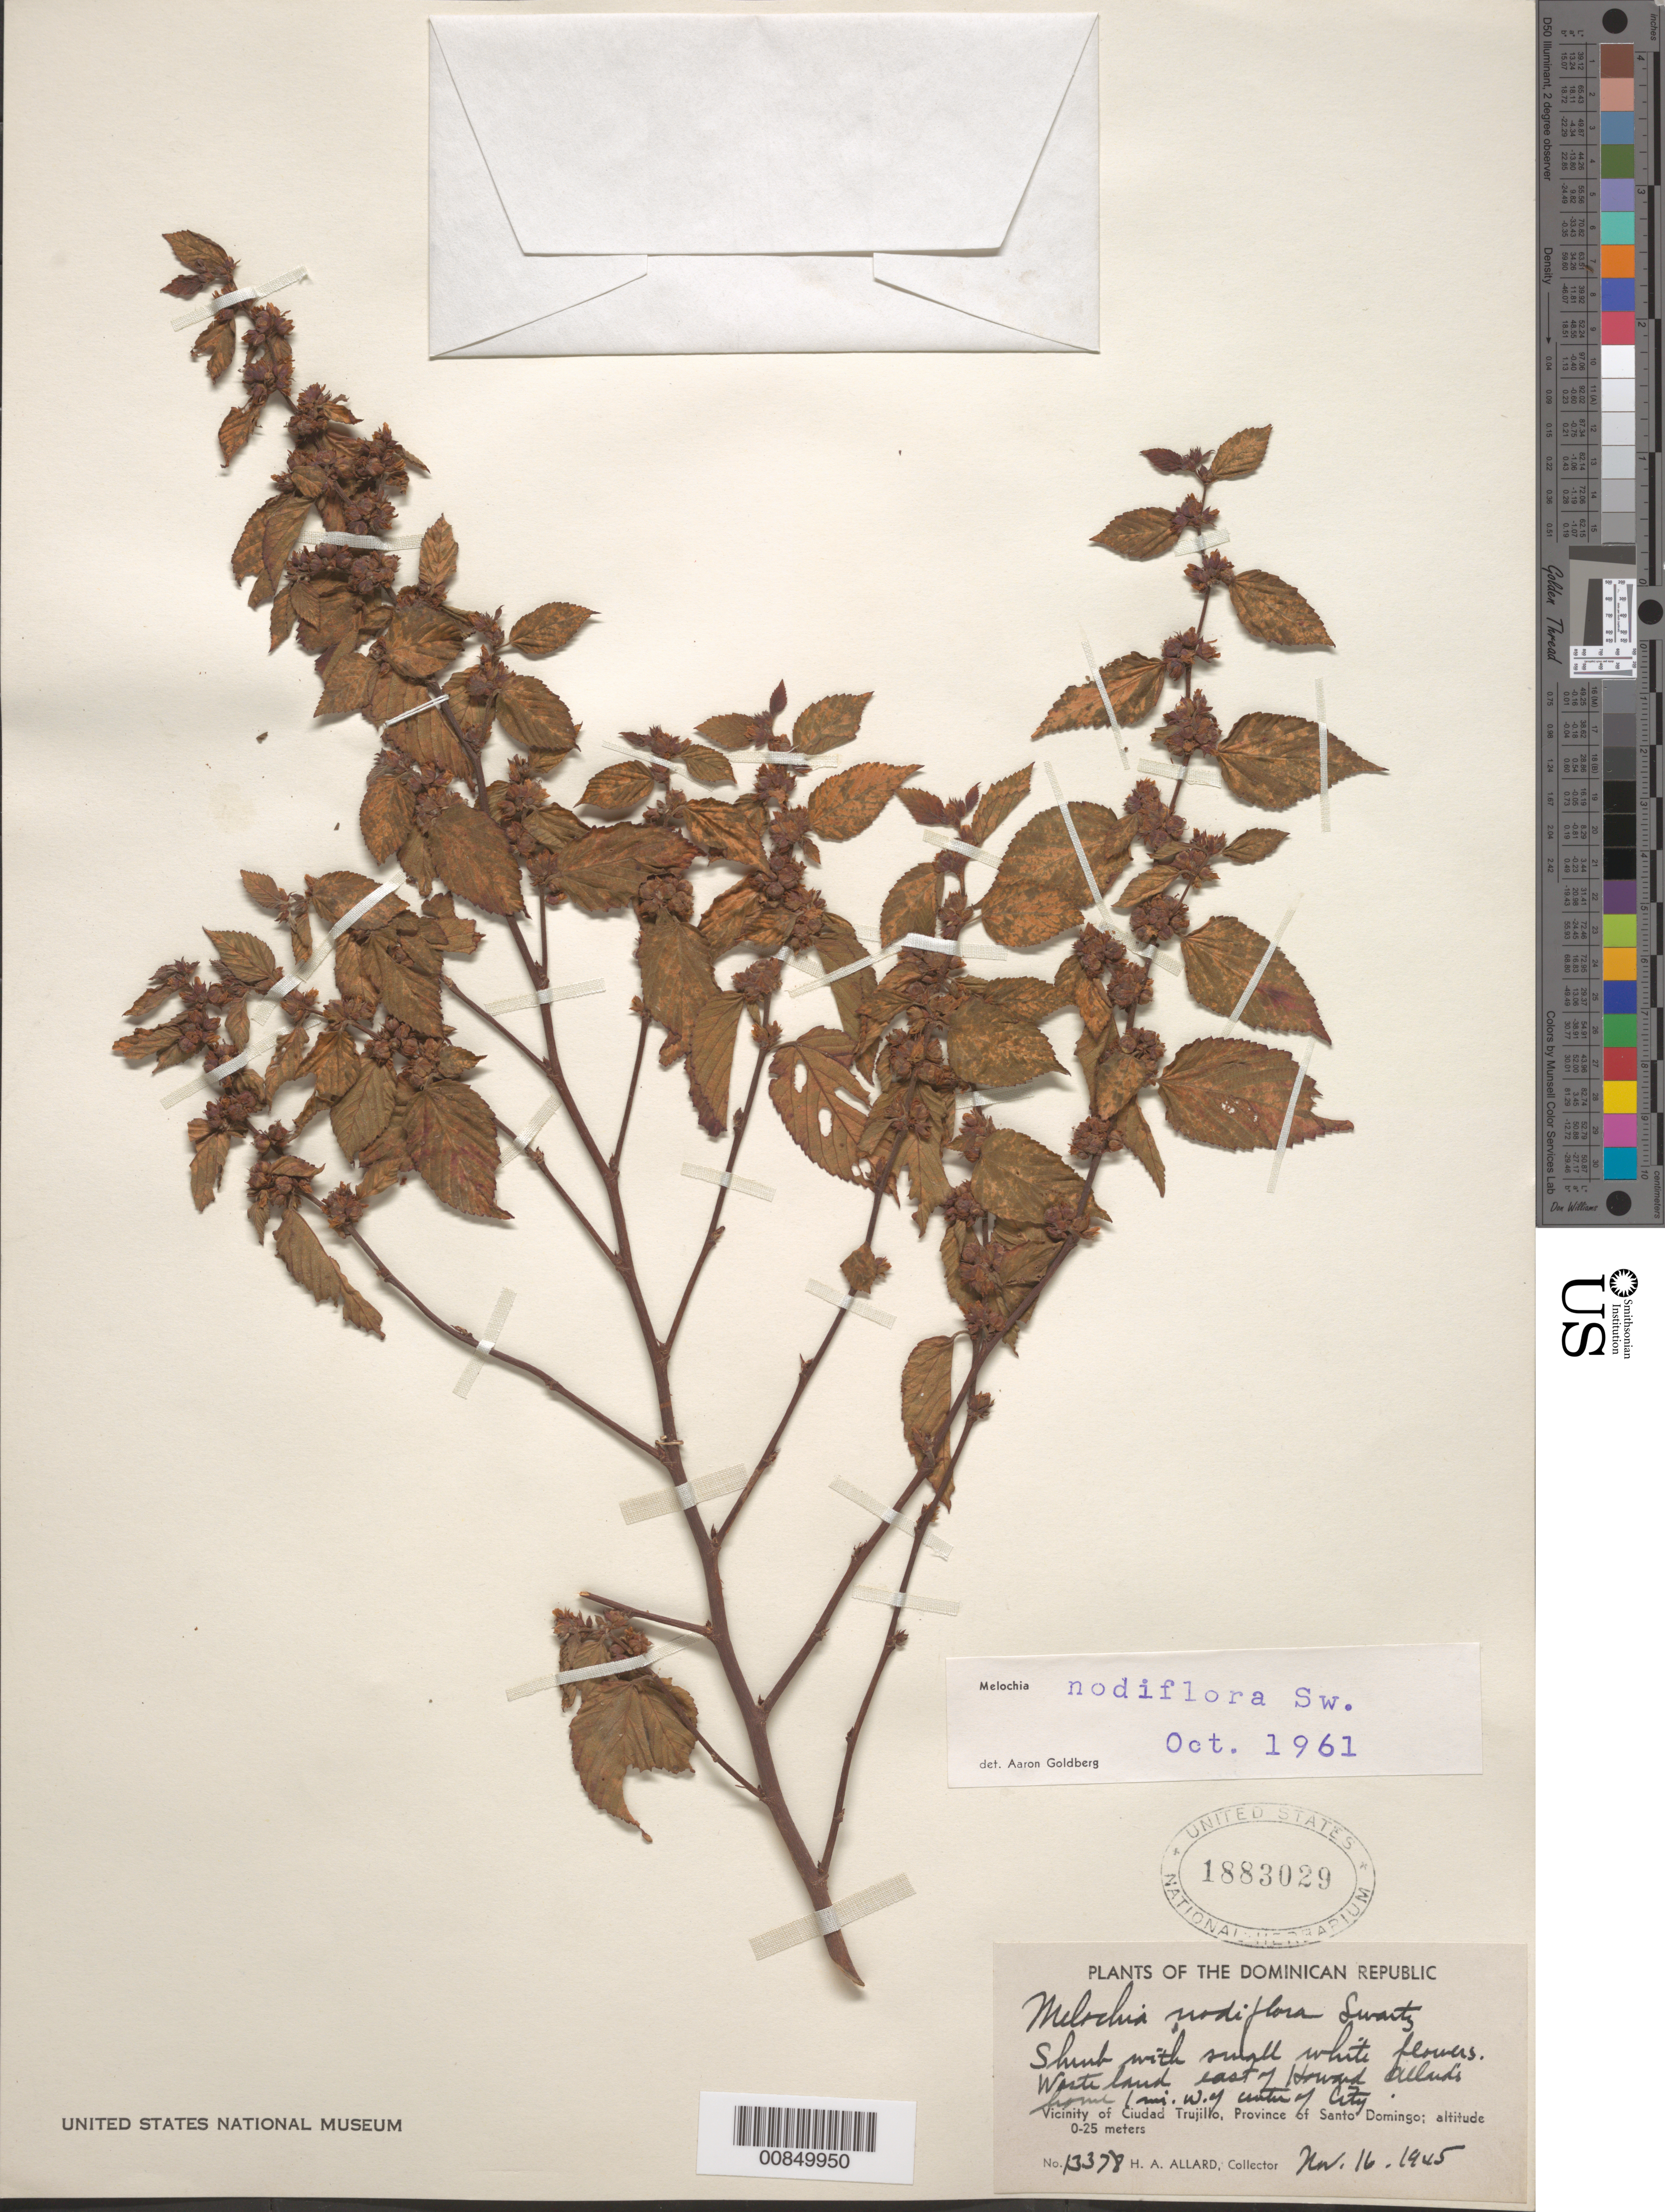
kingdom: Plantae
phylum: Tracheophyta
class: Magnoliopsida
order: Malvales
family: Malvaceae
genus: Melochia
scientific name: Melochia nodiflora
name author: Sw.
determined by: Goldberg, Aaron, (US), NMNH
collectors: H. A. Allard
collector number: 13378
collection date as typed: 16 Nov 1945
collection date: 1945-11-16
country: Dominican Republic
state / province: Distrito Nacional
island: Hispaniola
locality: Vicinity of Santo Domingo City, E of Howard Allard's home, 1 mile W of center of city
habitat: Waste land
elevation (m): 0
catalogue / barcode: US 1883029